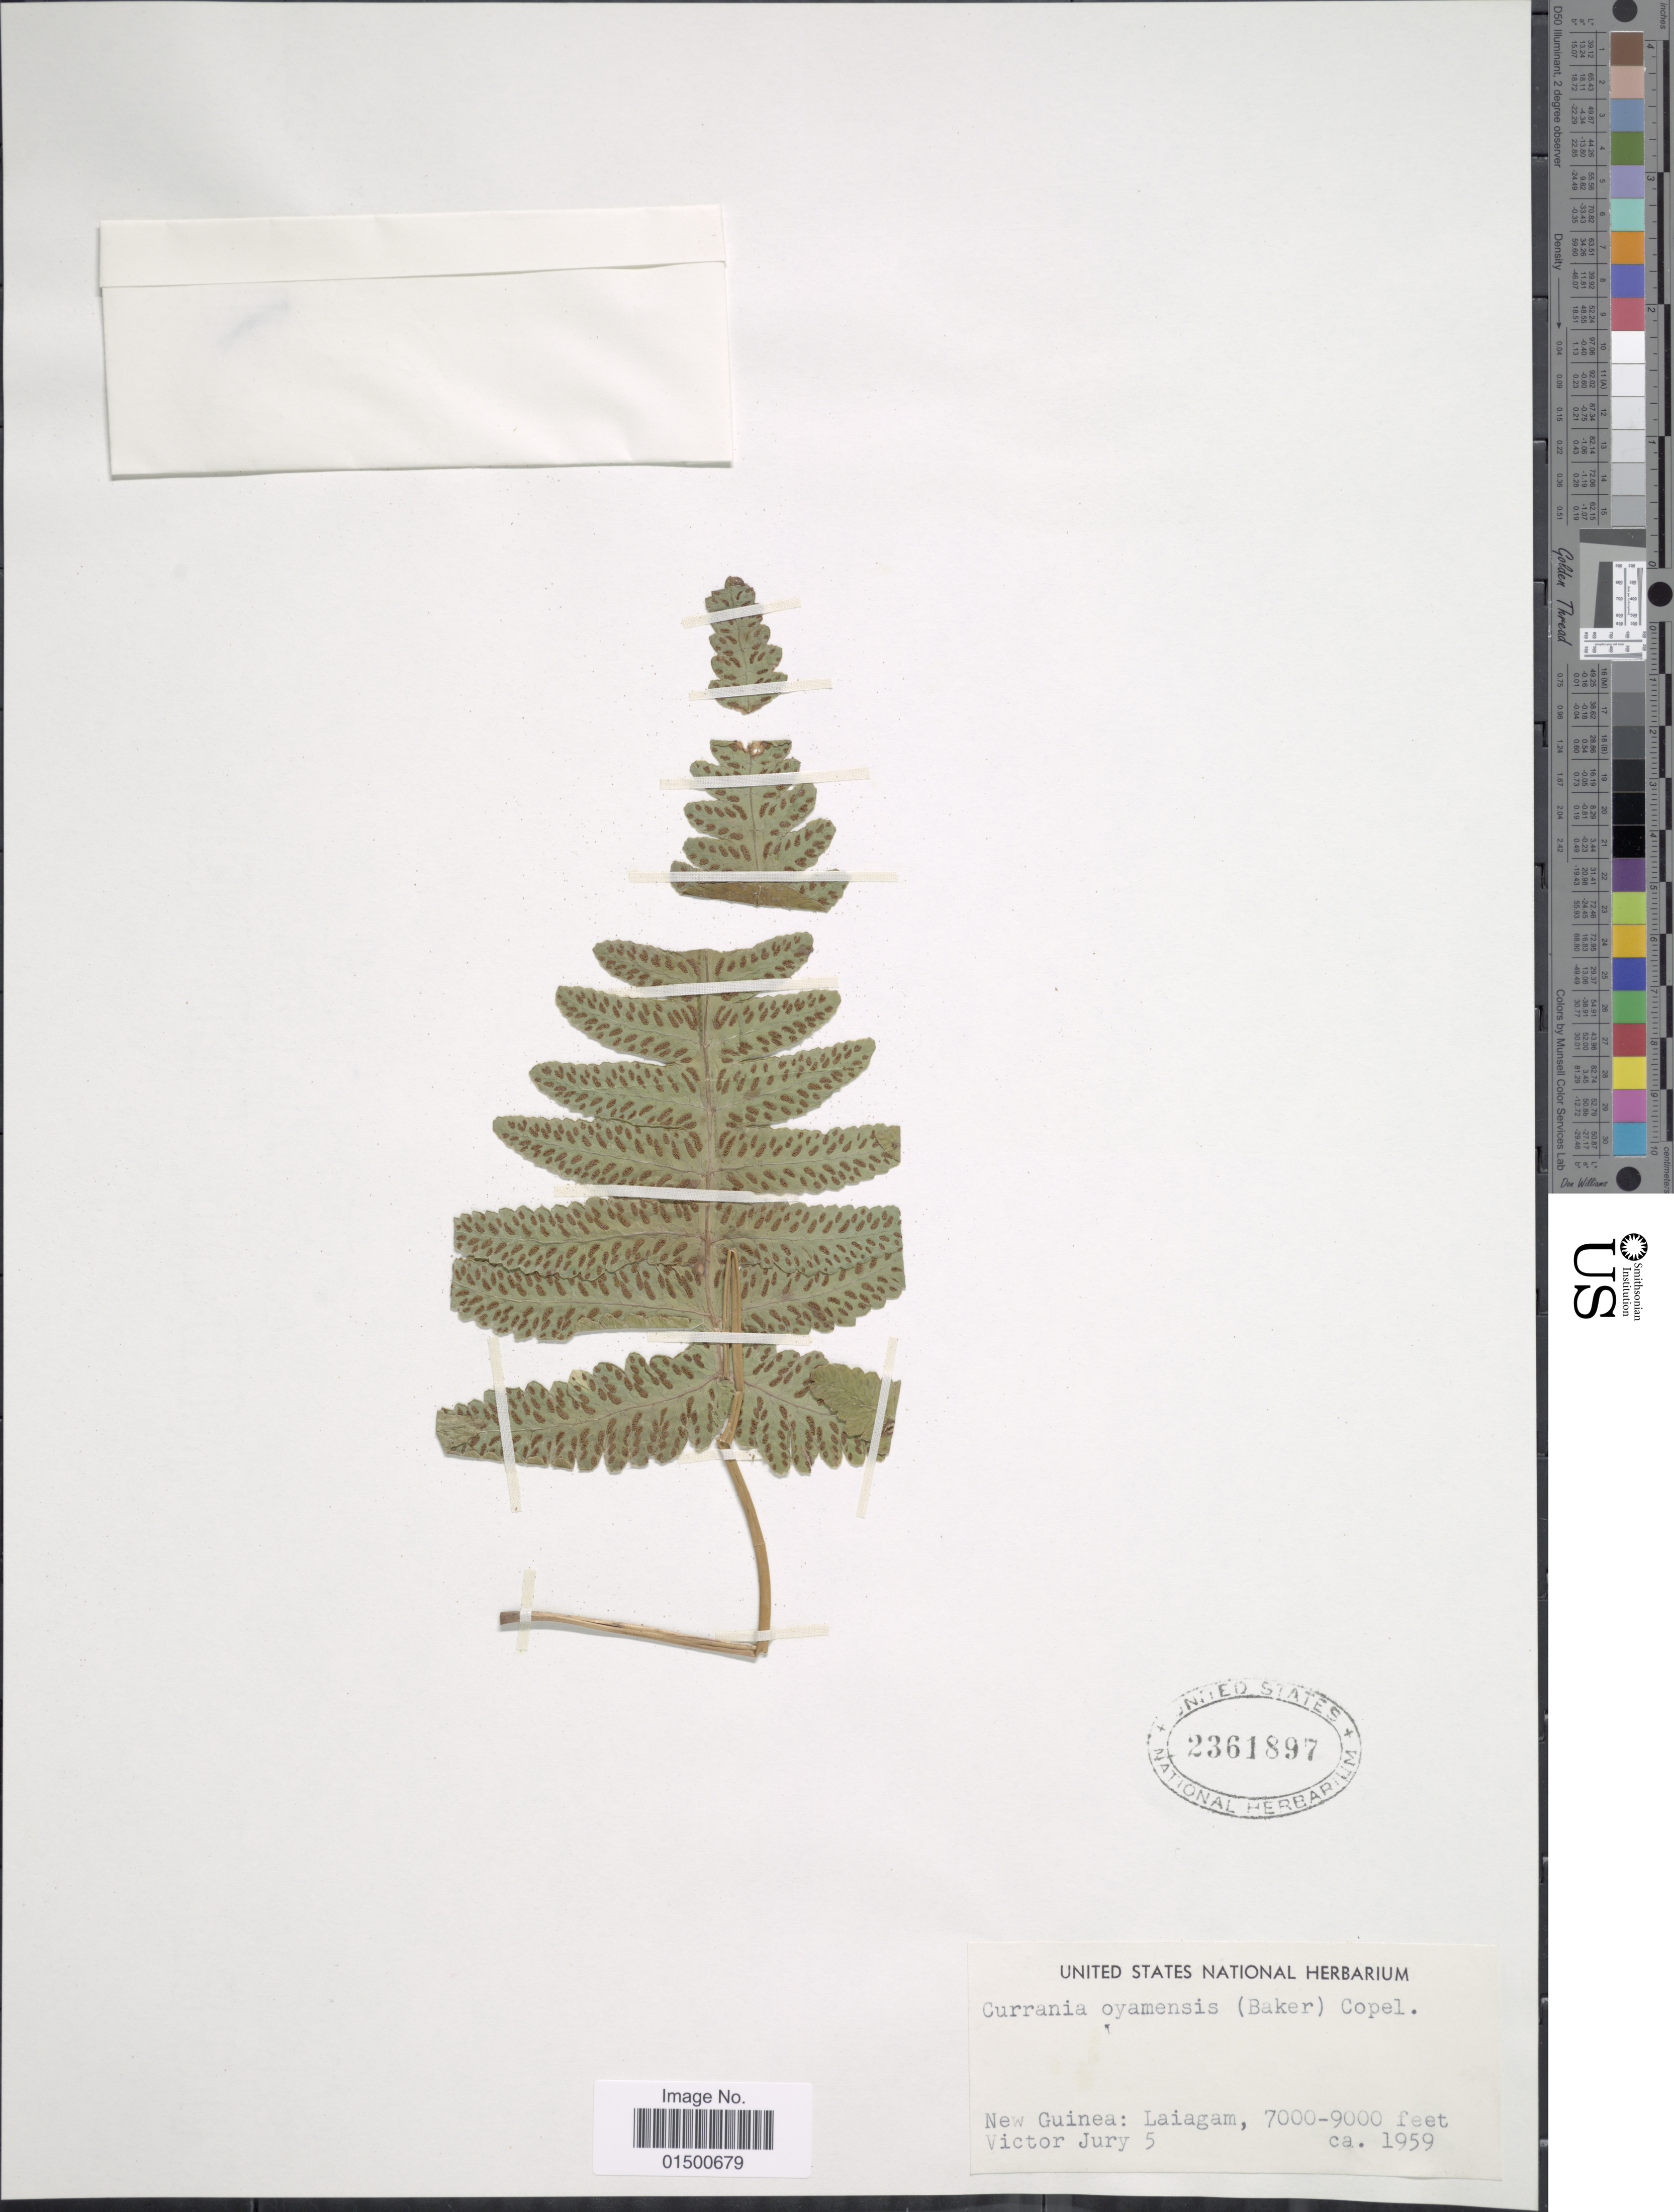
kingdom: Plantae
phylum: Tracheophyta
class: Polypodiopsida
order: Polypodiales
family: Cystopteridaceae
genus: Gymnocarpium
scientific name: Gymnocarpium oyamense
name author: (Baker) Ching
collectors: V. Jury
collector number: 5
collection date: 1959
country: Papua New Guinea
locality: Laiagam, New Guinea.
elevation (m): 2134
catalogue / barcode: US 2361897